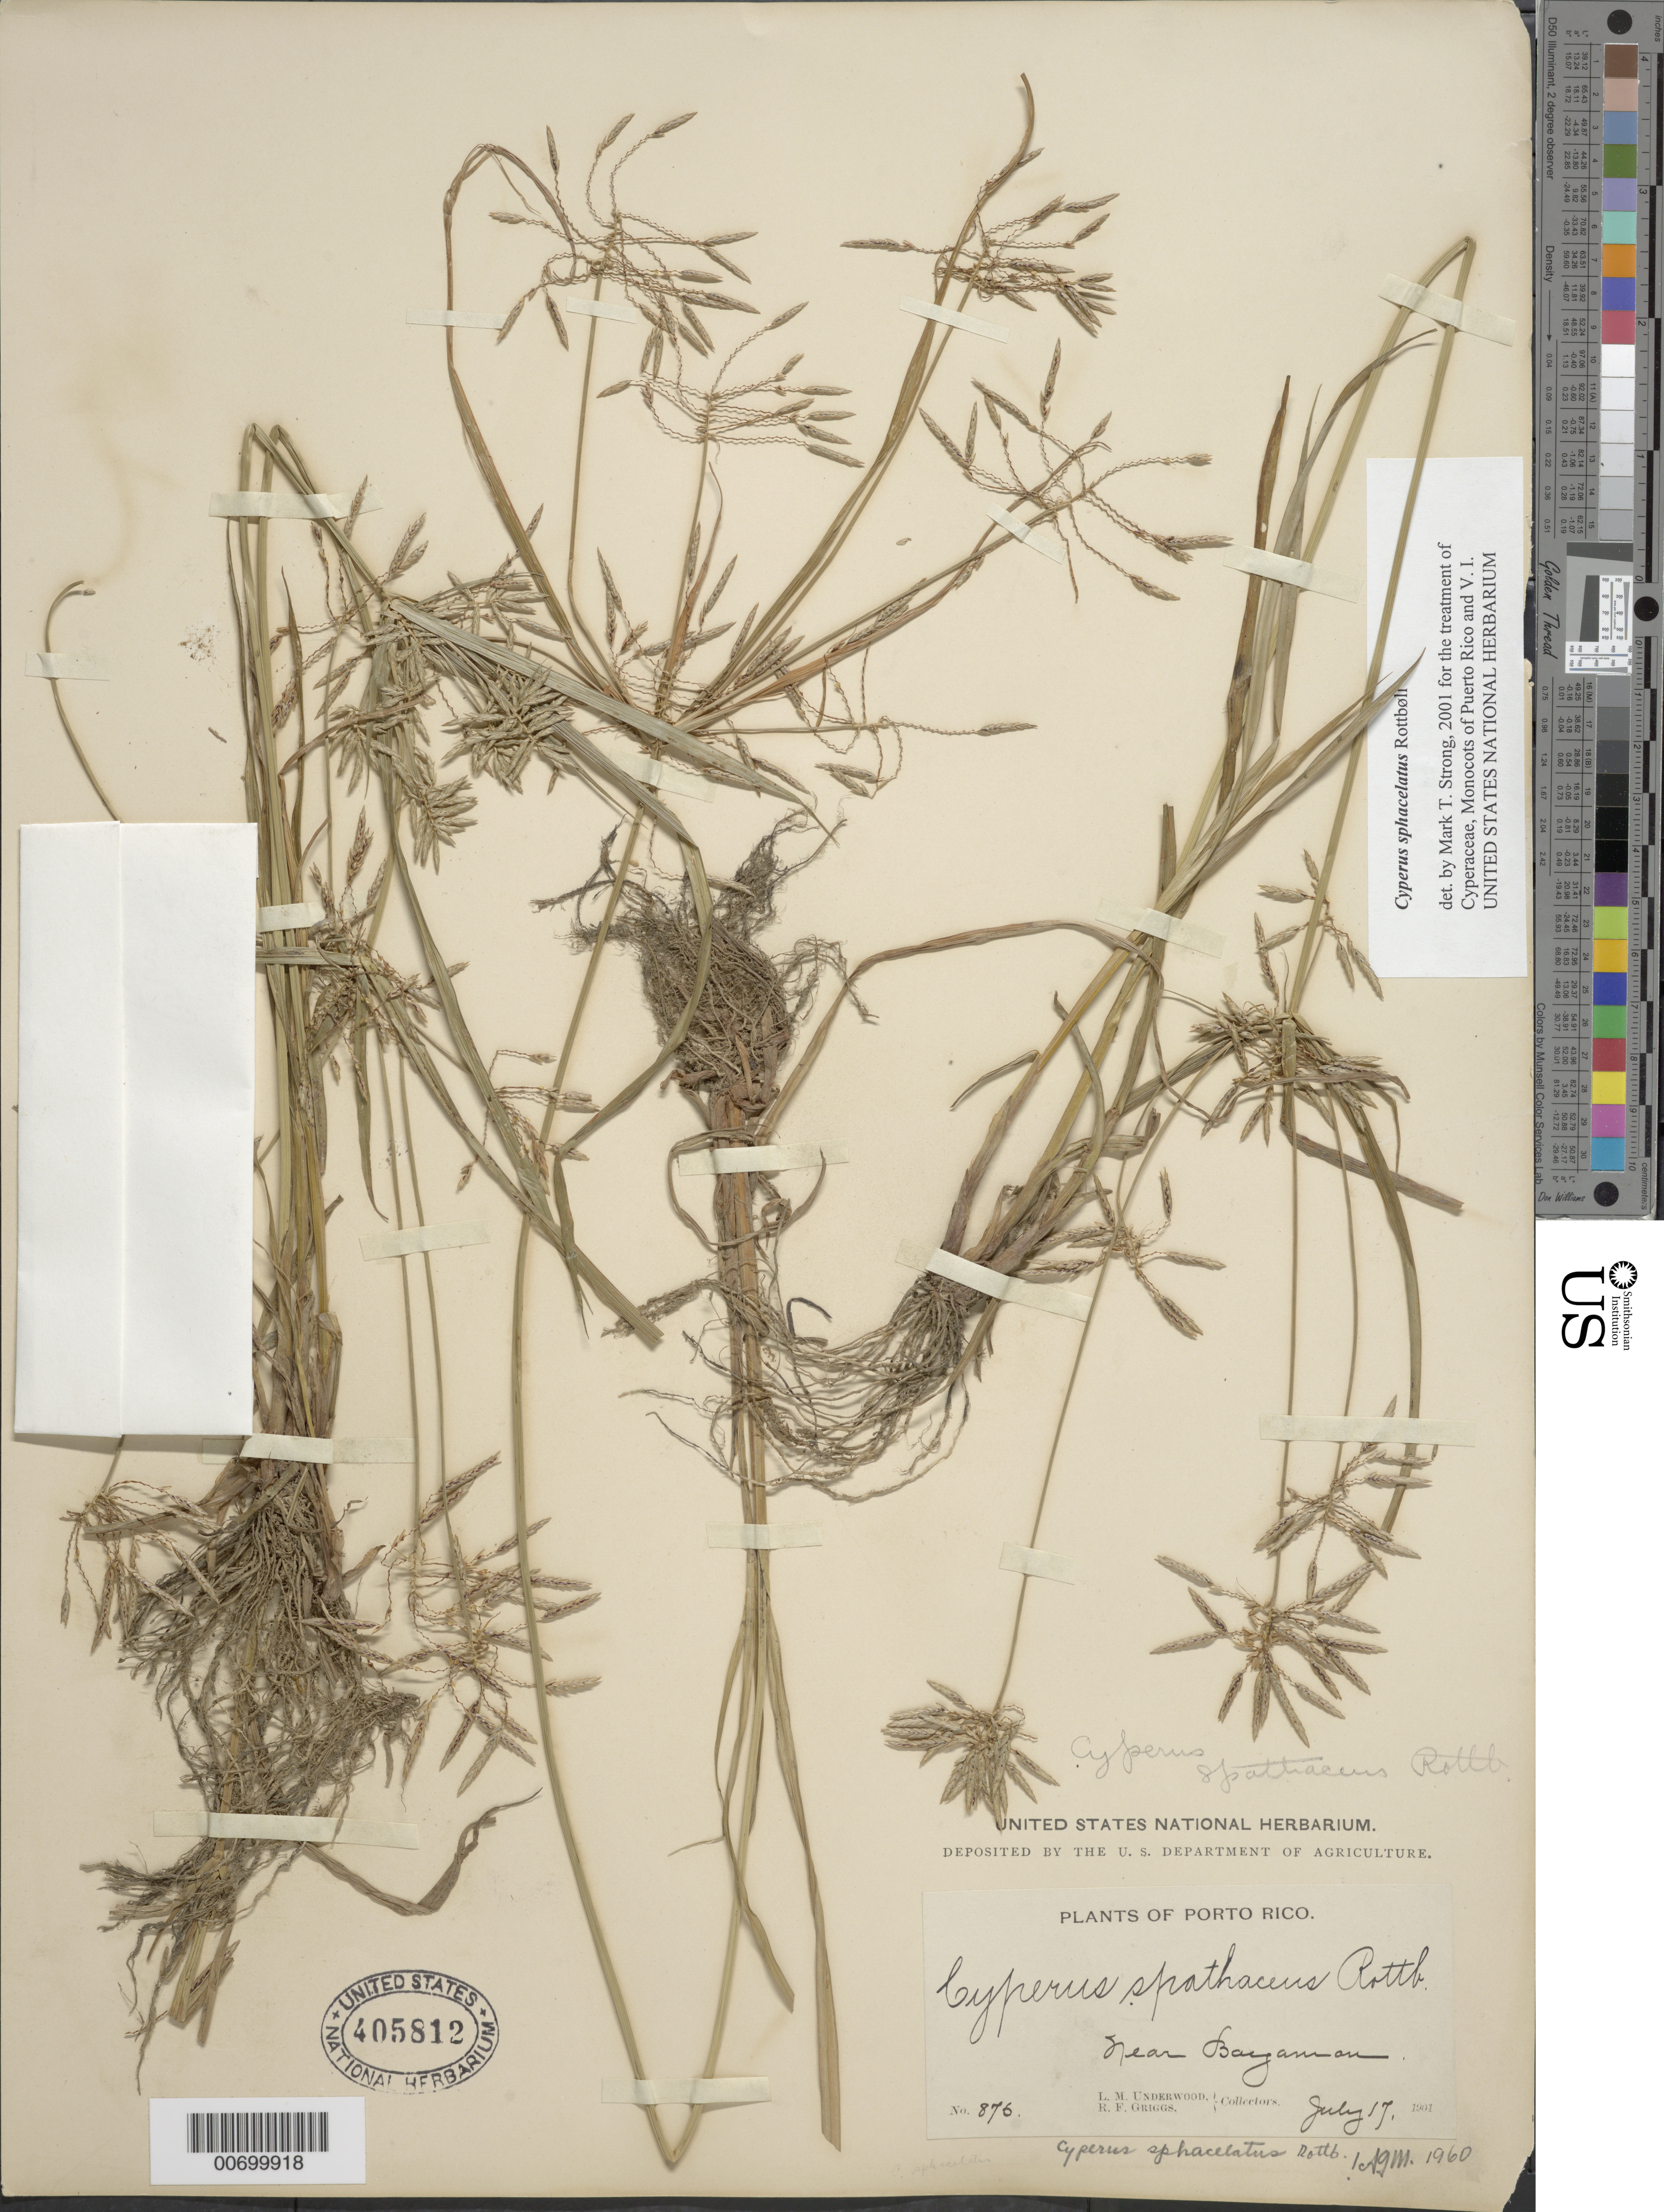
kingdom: Plantae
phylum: Tracheophyta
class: Liliopsida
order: Poales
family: Cyperaceae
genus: Cyperus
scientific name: Cyperus sphacelatus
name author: Rottb.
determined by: Strong, M. T., (US), Smithsonian Institution - National Museum of Natural History (UNITED STATES)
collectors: L. M. Underwood & R. F. Griggs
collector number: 876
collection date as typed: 17 Jul 1901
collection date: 1901-07-17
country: Puerto Rico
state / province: Bayamón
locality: Near Bayamón.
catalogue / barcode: US 405812